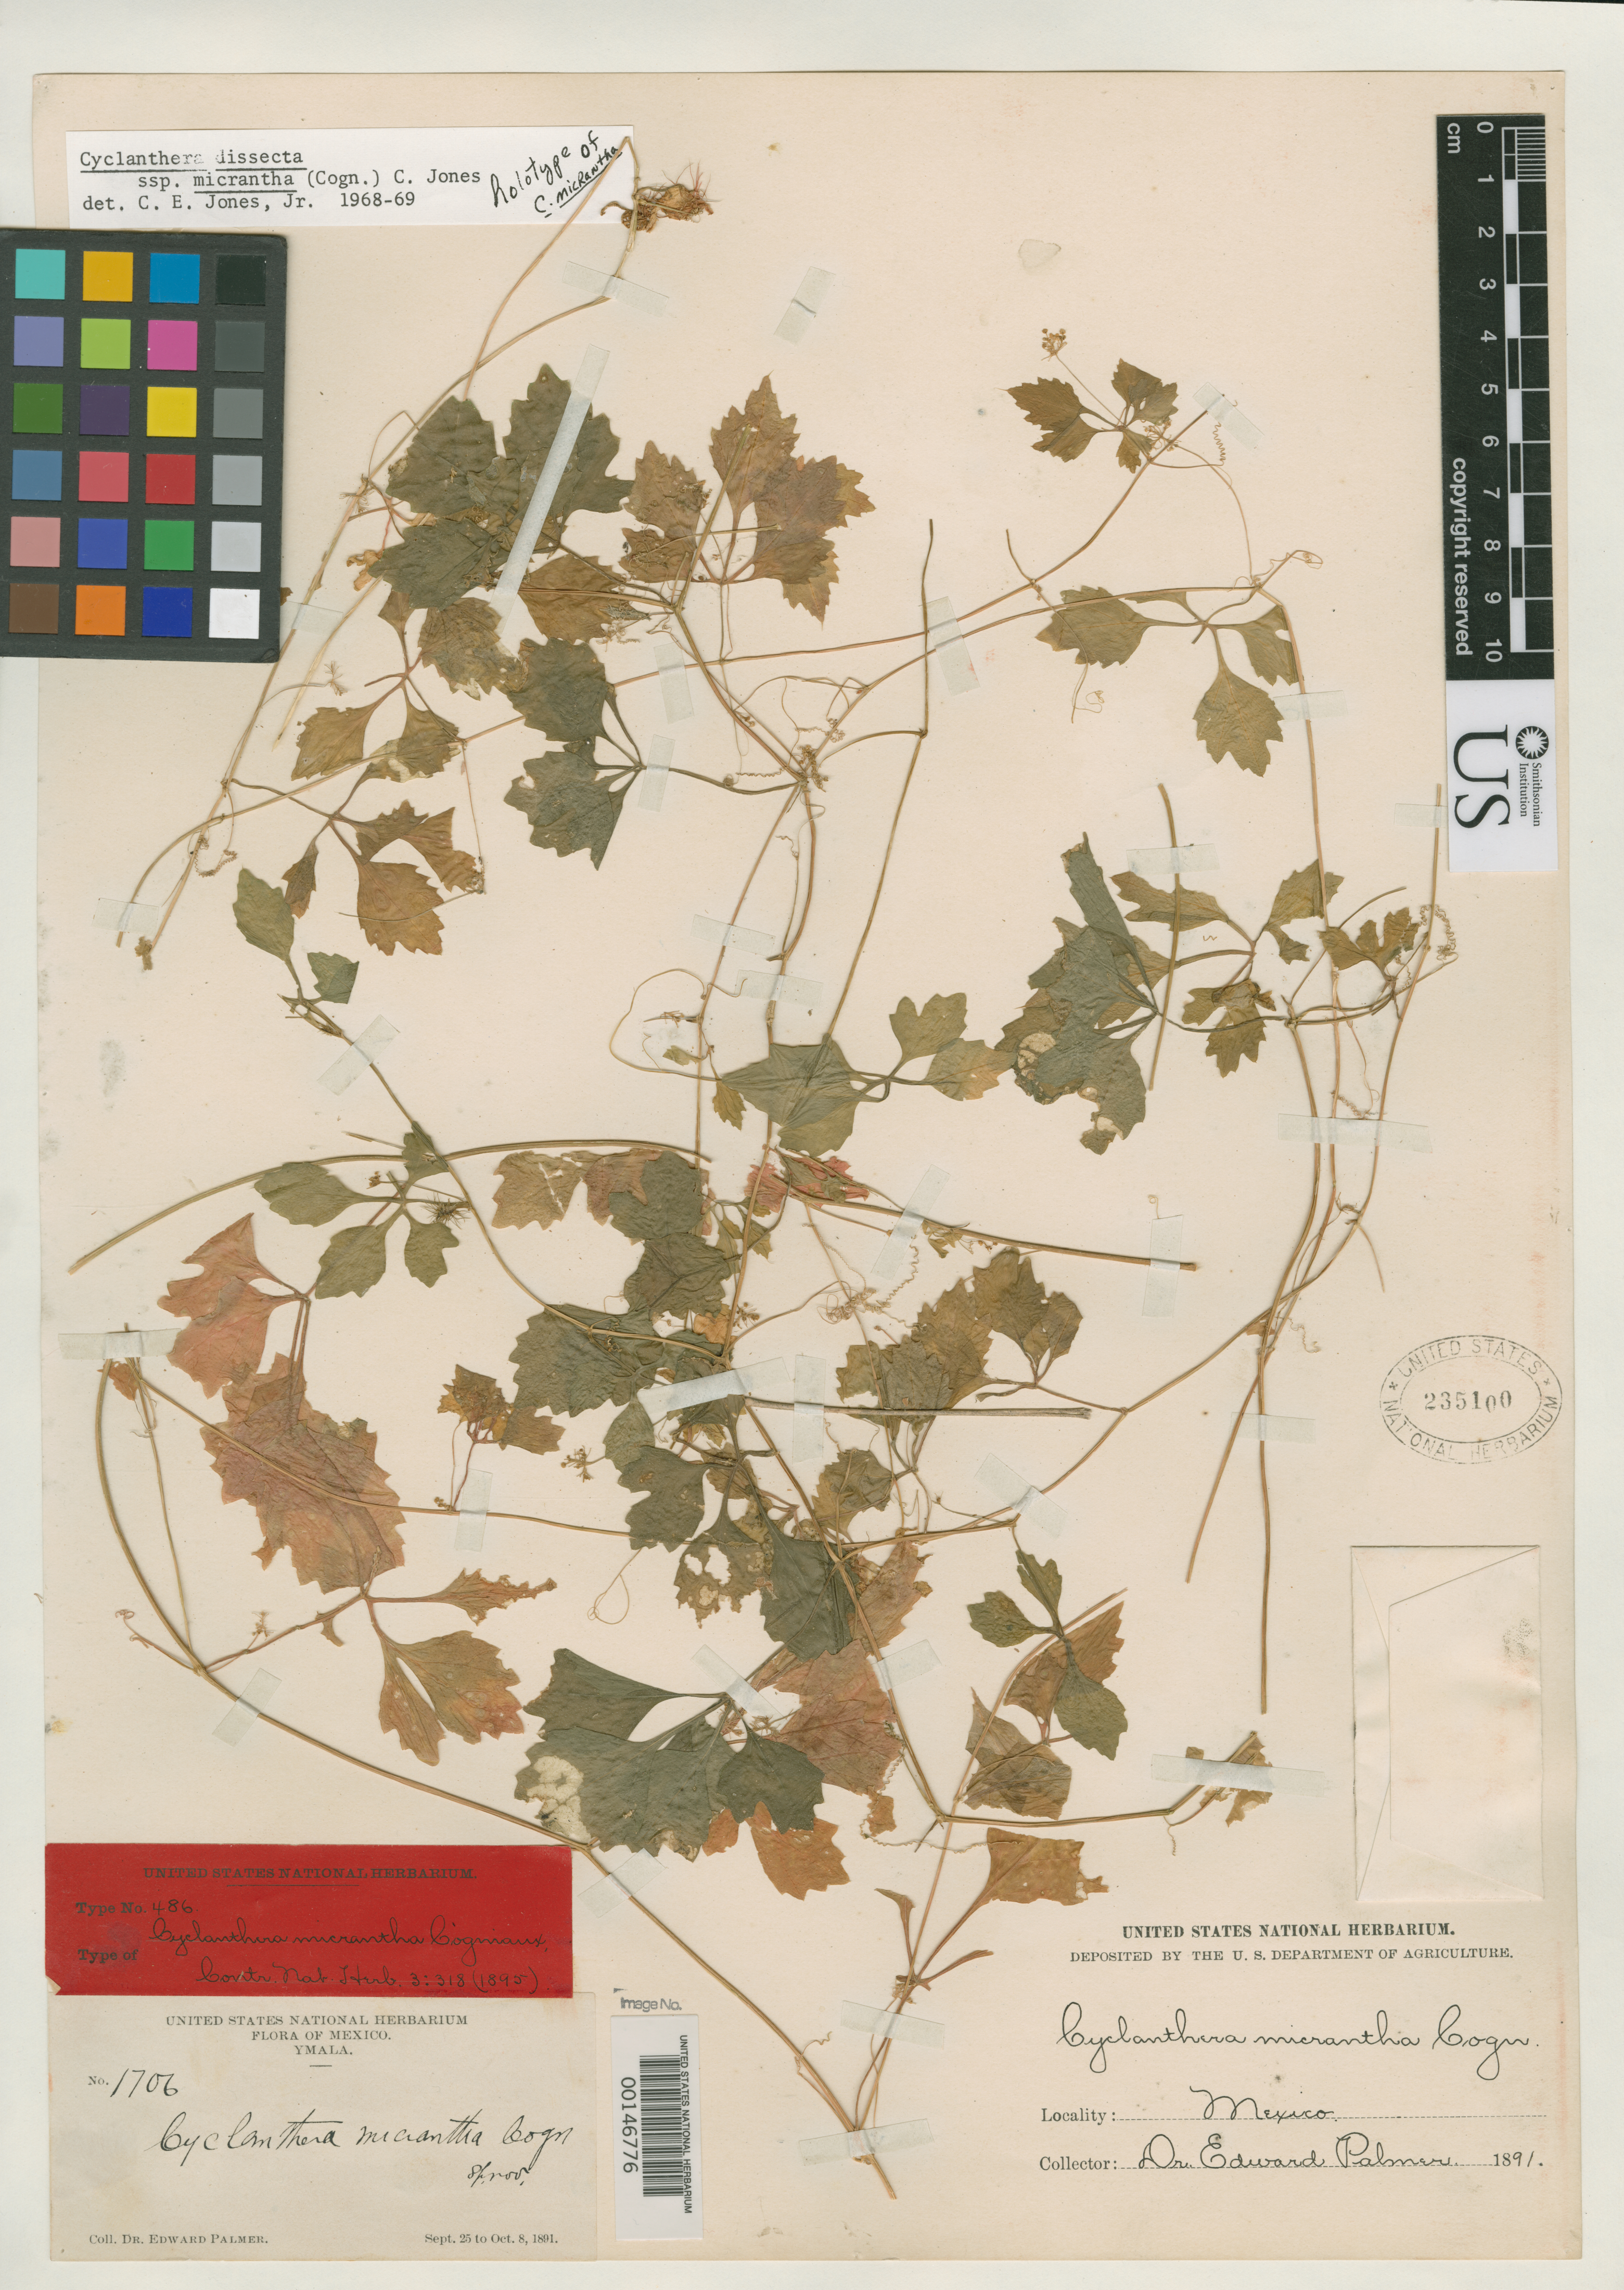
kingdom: Plantae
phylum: Tracheophyta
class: Magnoliopsida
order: Cucurbitales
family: Cucurbitaceae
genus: Cyclanthera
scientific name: Cyclanthera micrantha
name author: Cogn.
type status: Type Collection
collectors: E. Palmer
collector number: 1706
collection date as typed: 1891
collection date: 1891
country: Mexico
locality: Yonala.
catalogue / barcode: US 235100